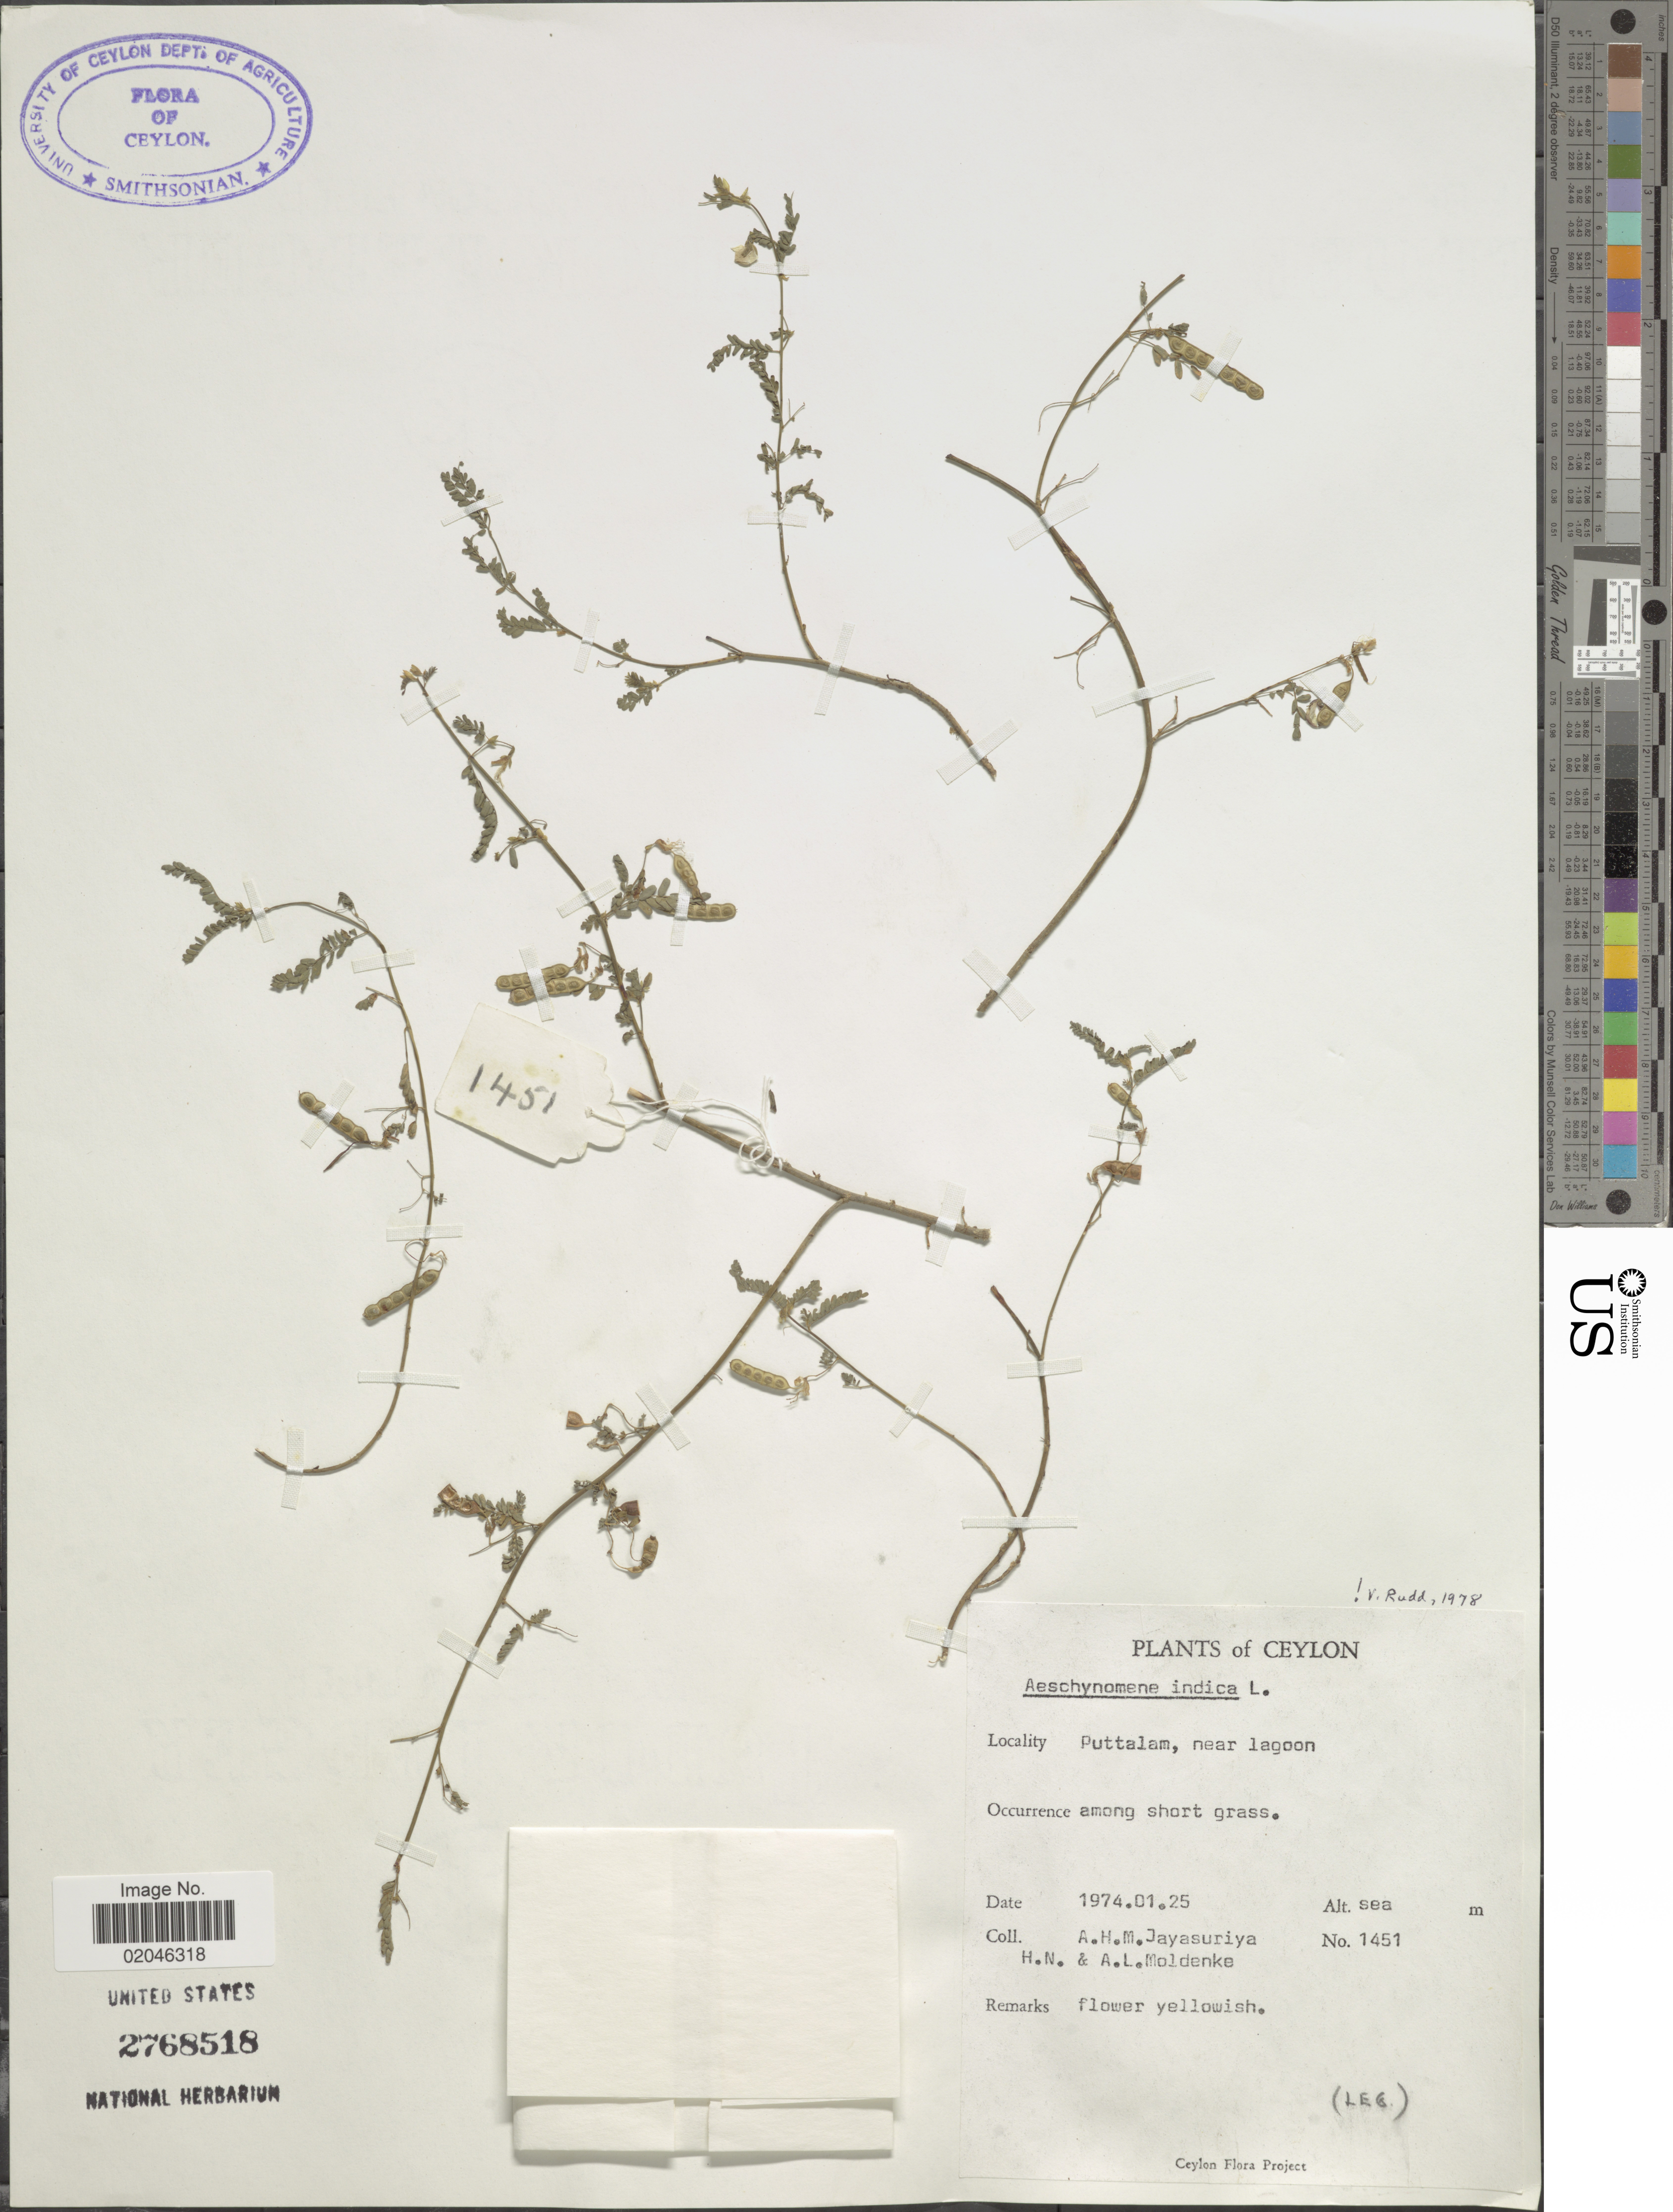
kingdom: Plantae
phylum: Tracheophyta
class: Magnoliopsida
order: Fabales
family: Fabaceae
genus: Aeschynomene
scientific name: Aeschynomene indica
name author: L.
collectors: A. H. Jayasuriya, H. N. Moldenke & A. L. Moldenke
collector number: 1451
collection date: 1974-01-25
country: Sri Lanka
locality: Ceylon, Puttalam, near lagoon.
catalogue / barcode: US 2768518